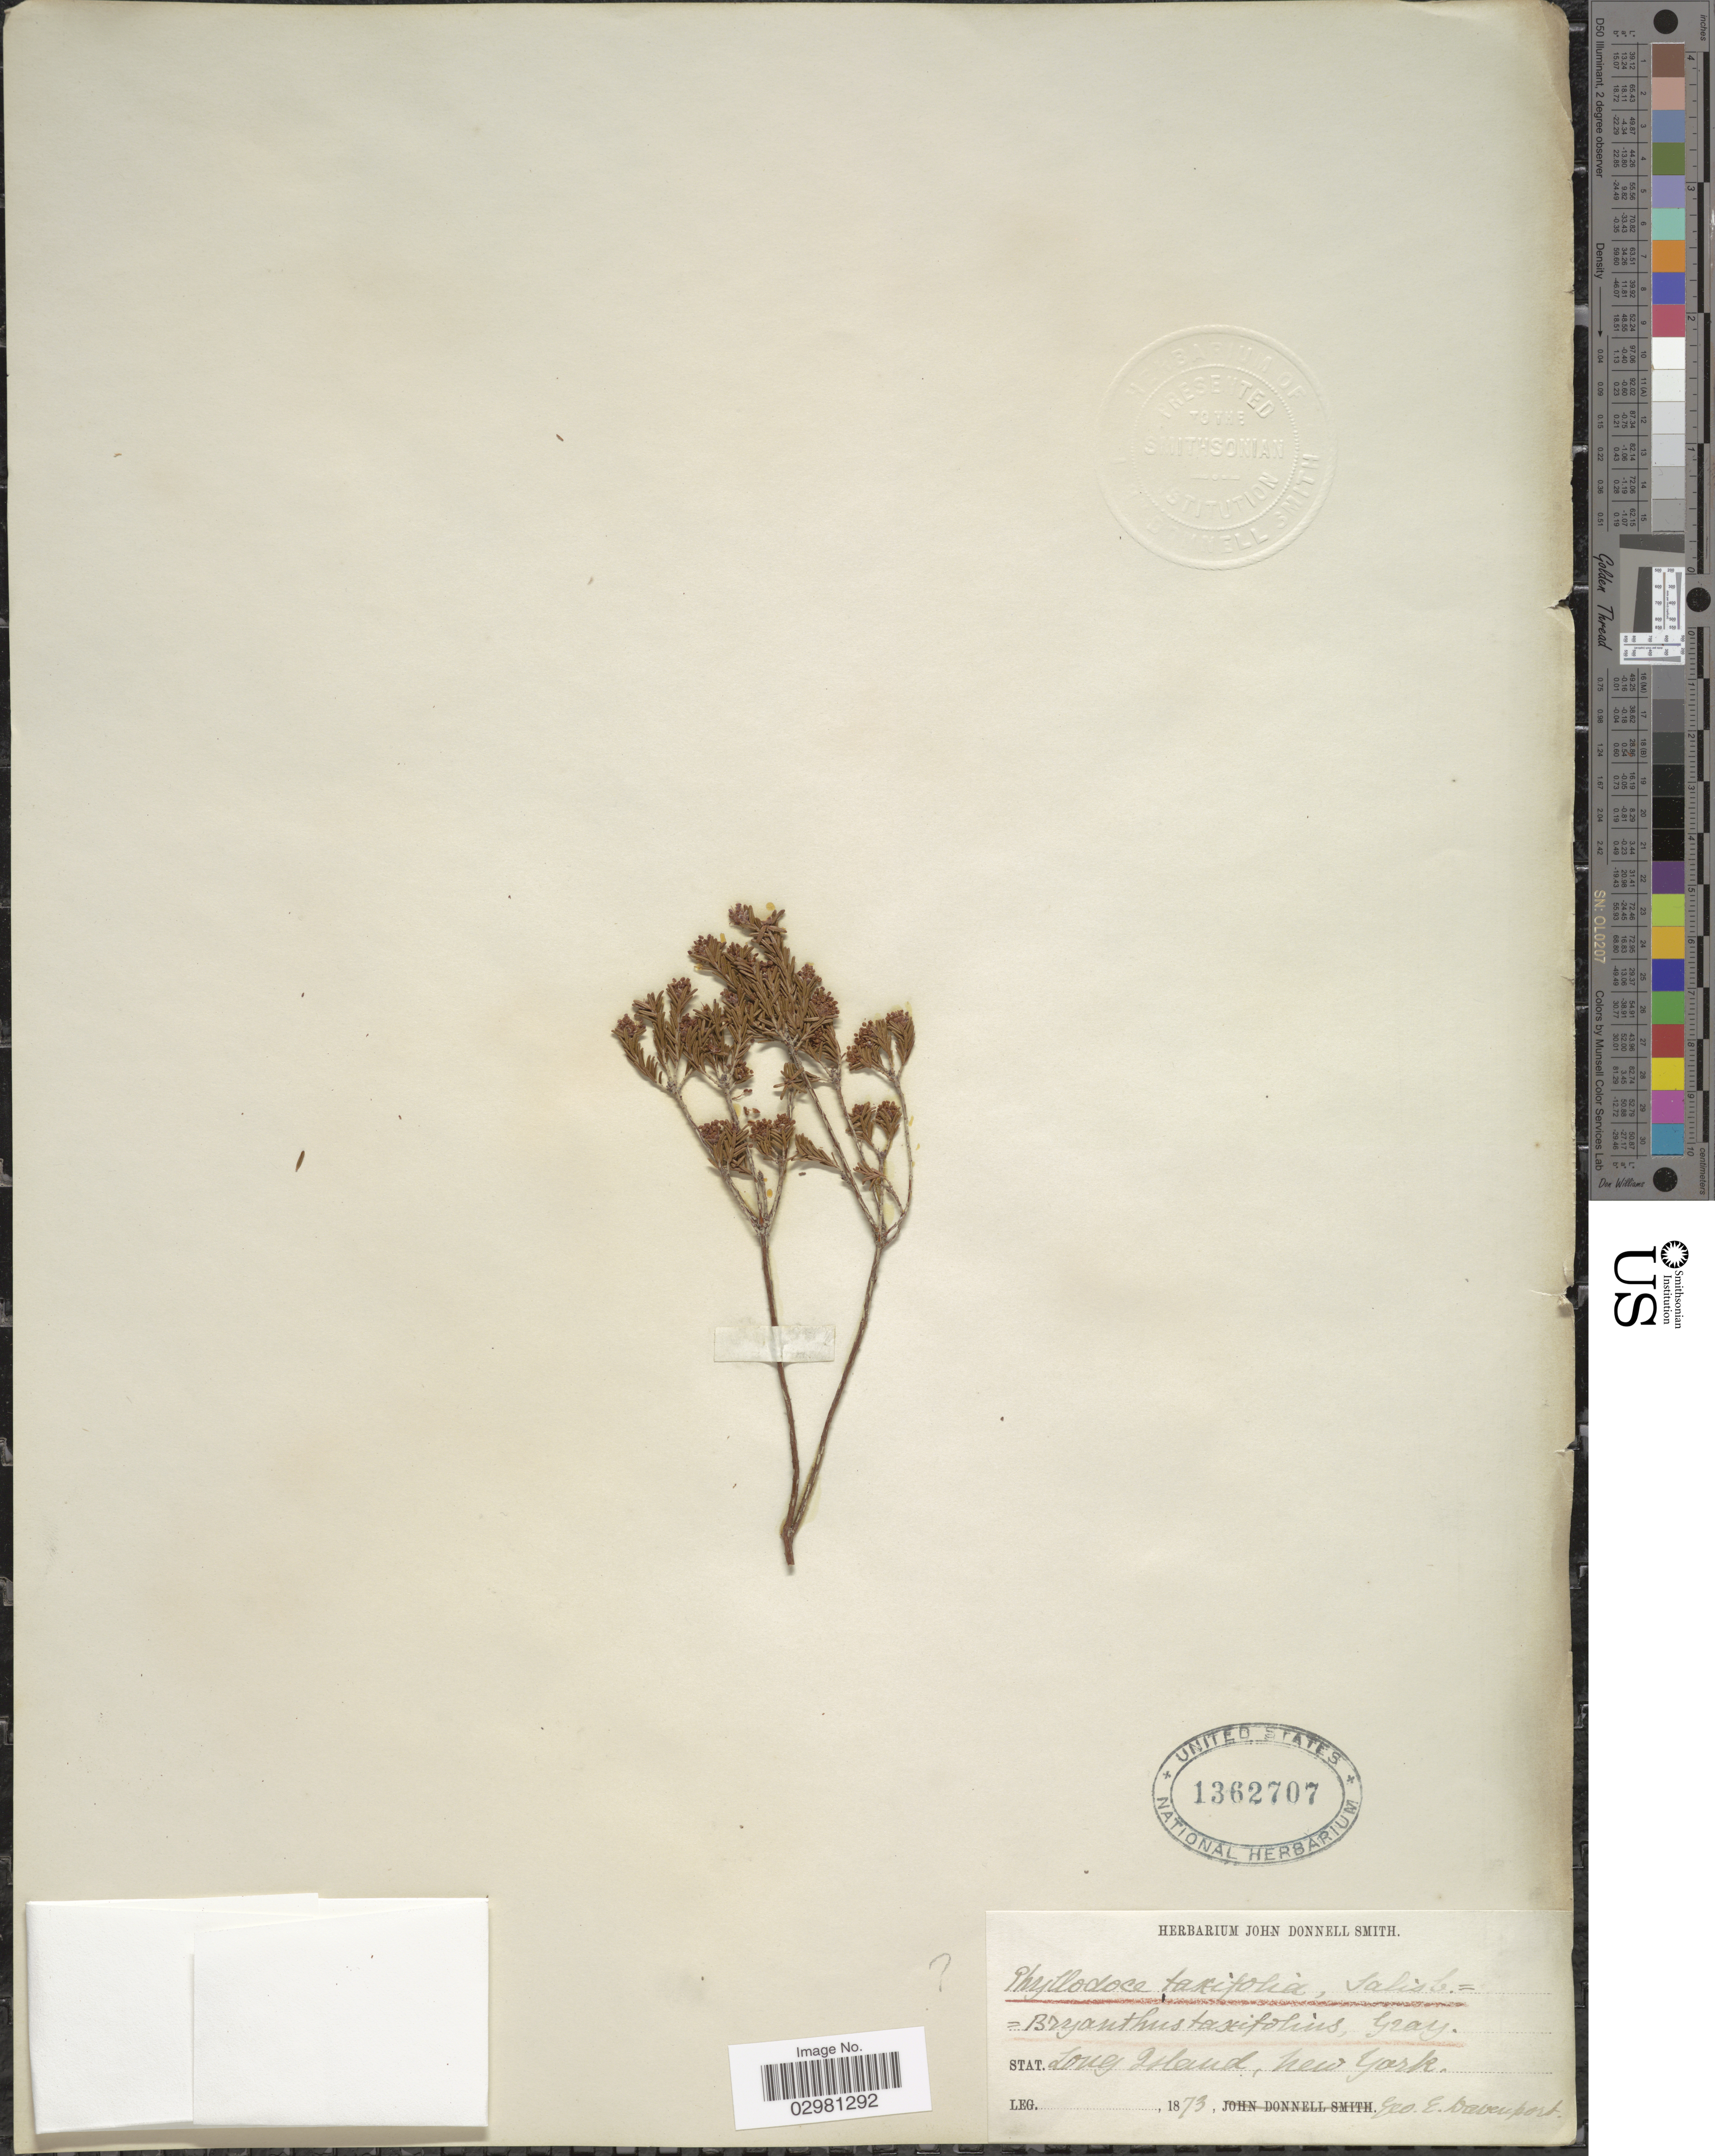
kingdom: Plantae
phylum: Tracheophyta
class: Magnoliopsida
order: Ericales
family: Ericaceae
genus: Phyllodoce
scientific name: Phyllodoce caerulea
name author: (L.) Bab.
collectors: G. E. Davenport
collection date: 1873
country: United States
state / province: New York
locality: Long Island.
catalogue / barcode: US 1362707